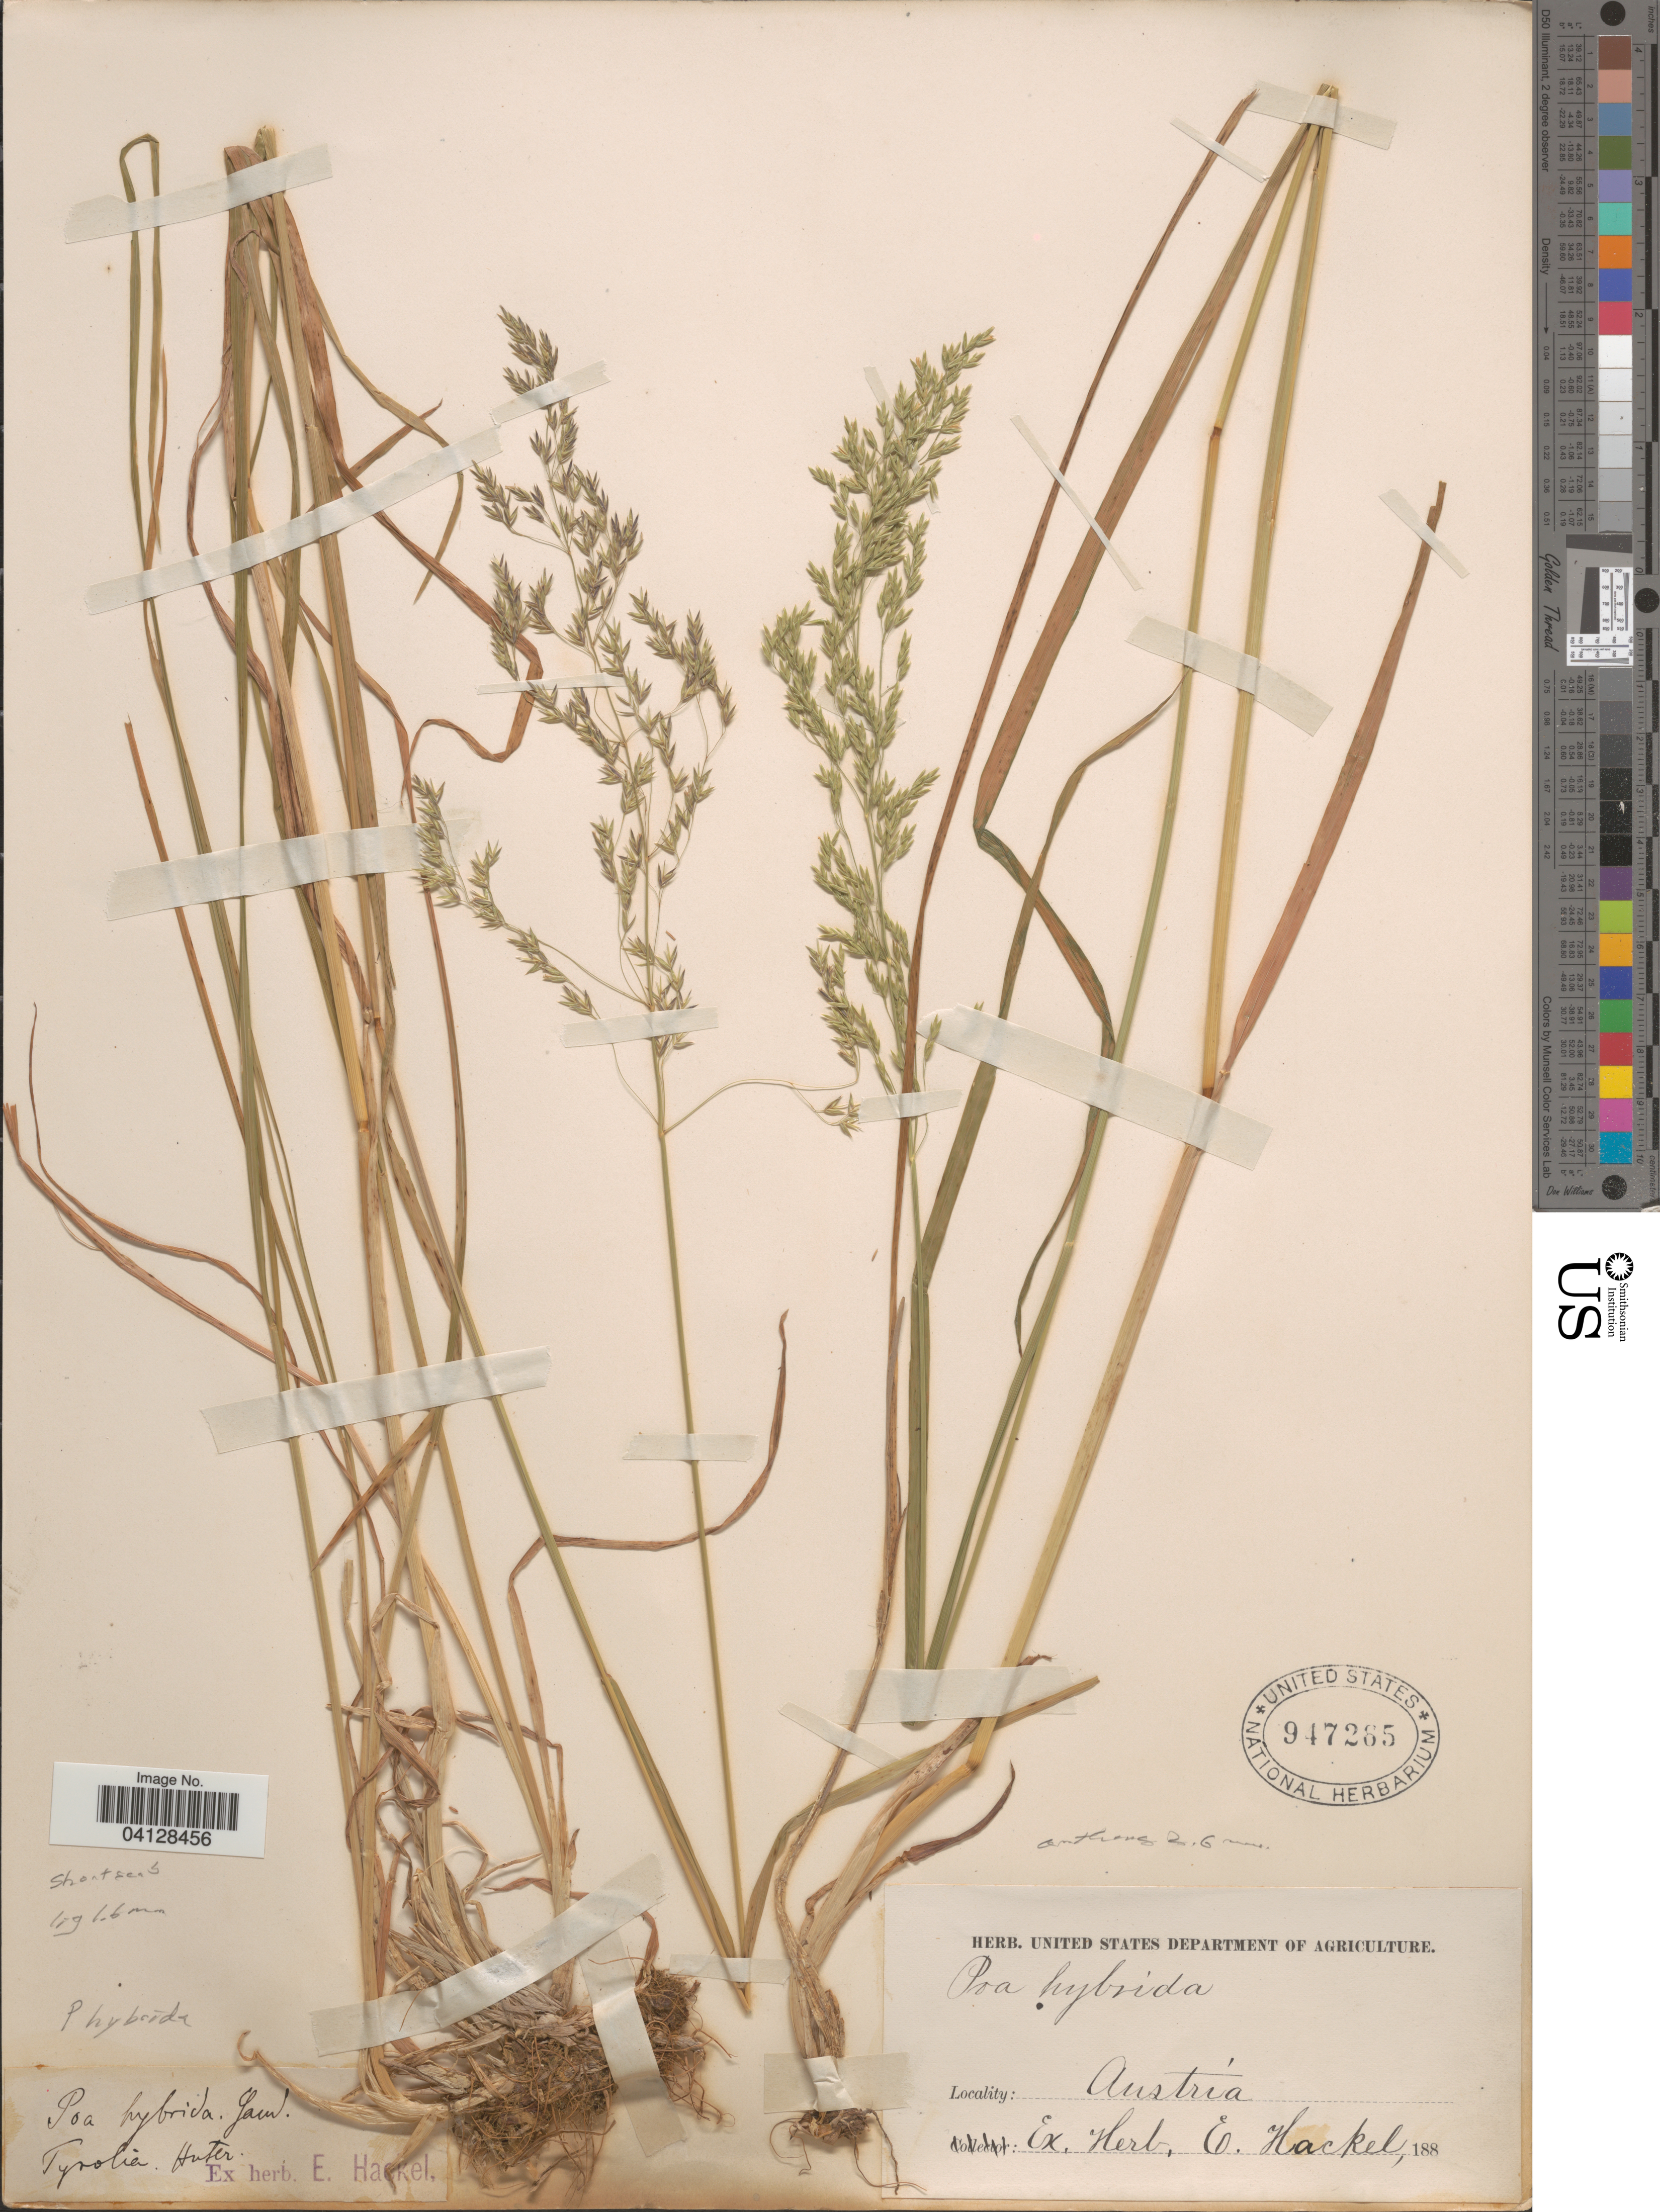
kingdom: Plantae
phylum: Tracheophyta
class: Liliopsida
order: Poales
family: Poaceae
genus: Poa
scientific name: Poa hybrida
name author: Gaudin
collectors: ex herb. E. Hackel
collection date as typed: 188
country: Austria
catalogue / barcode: US 947285